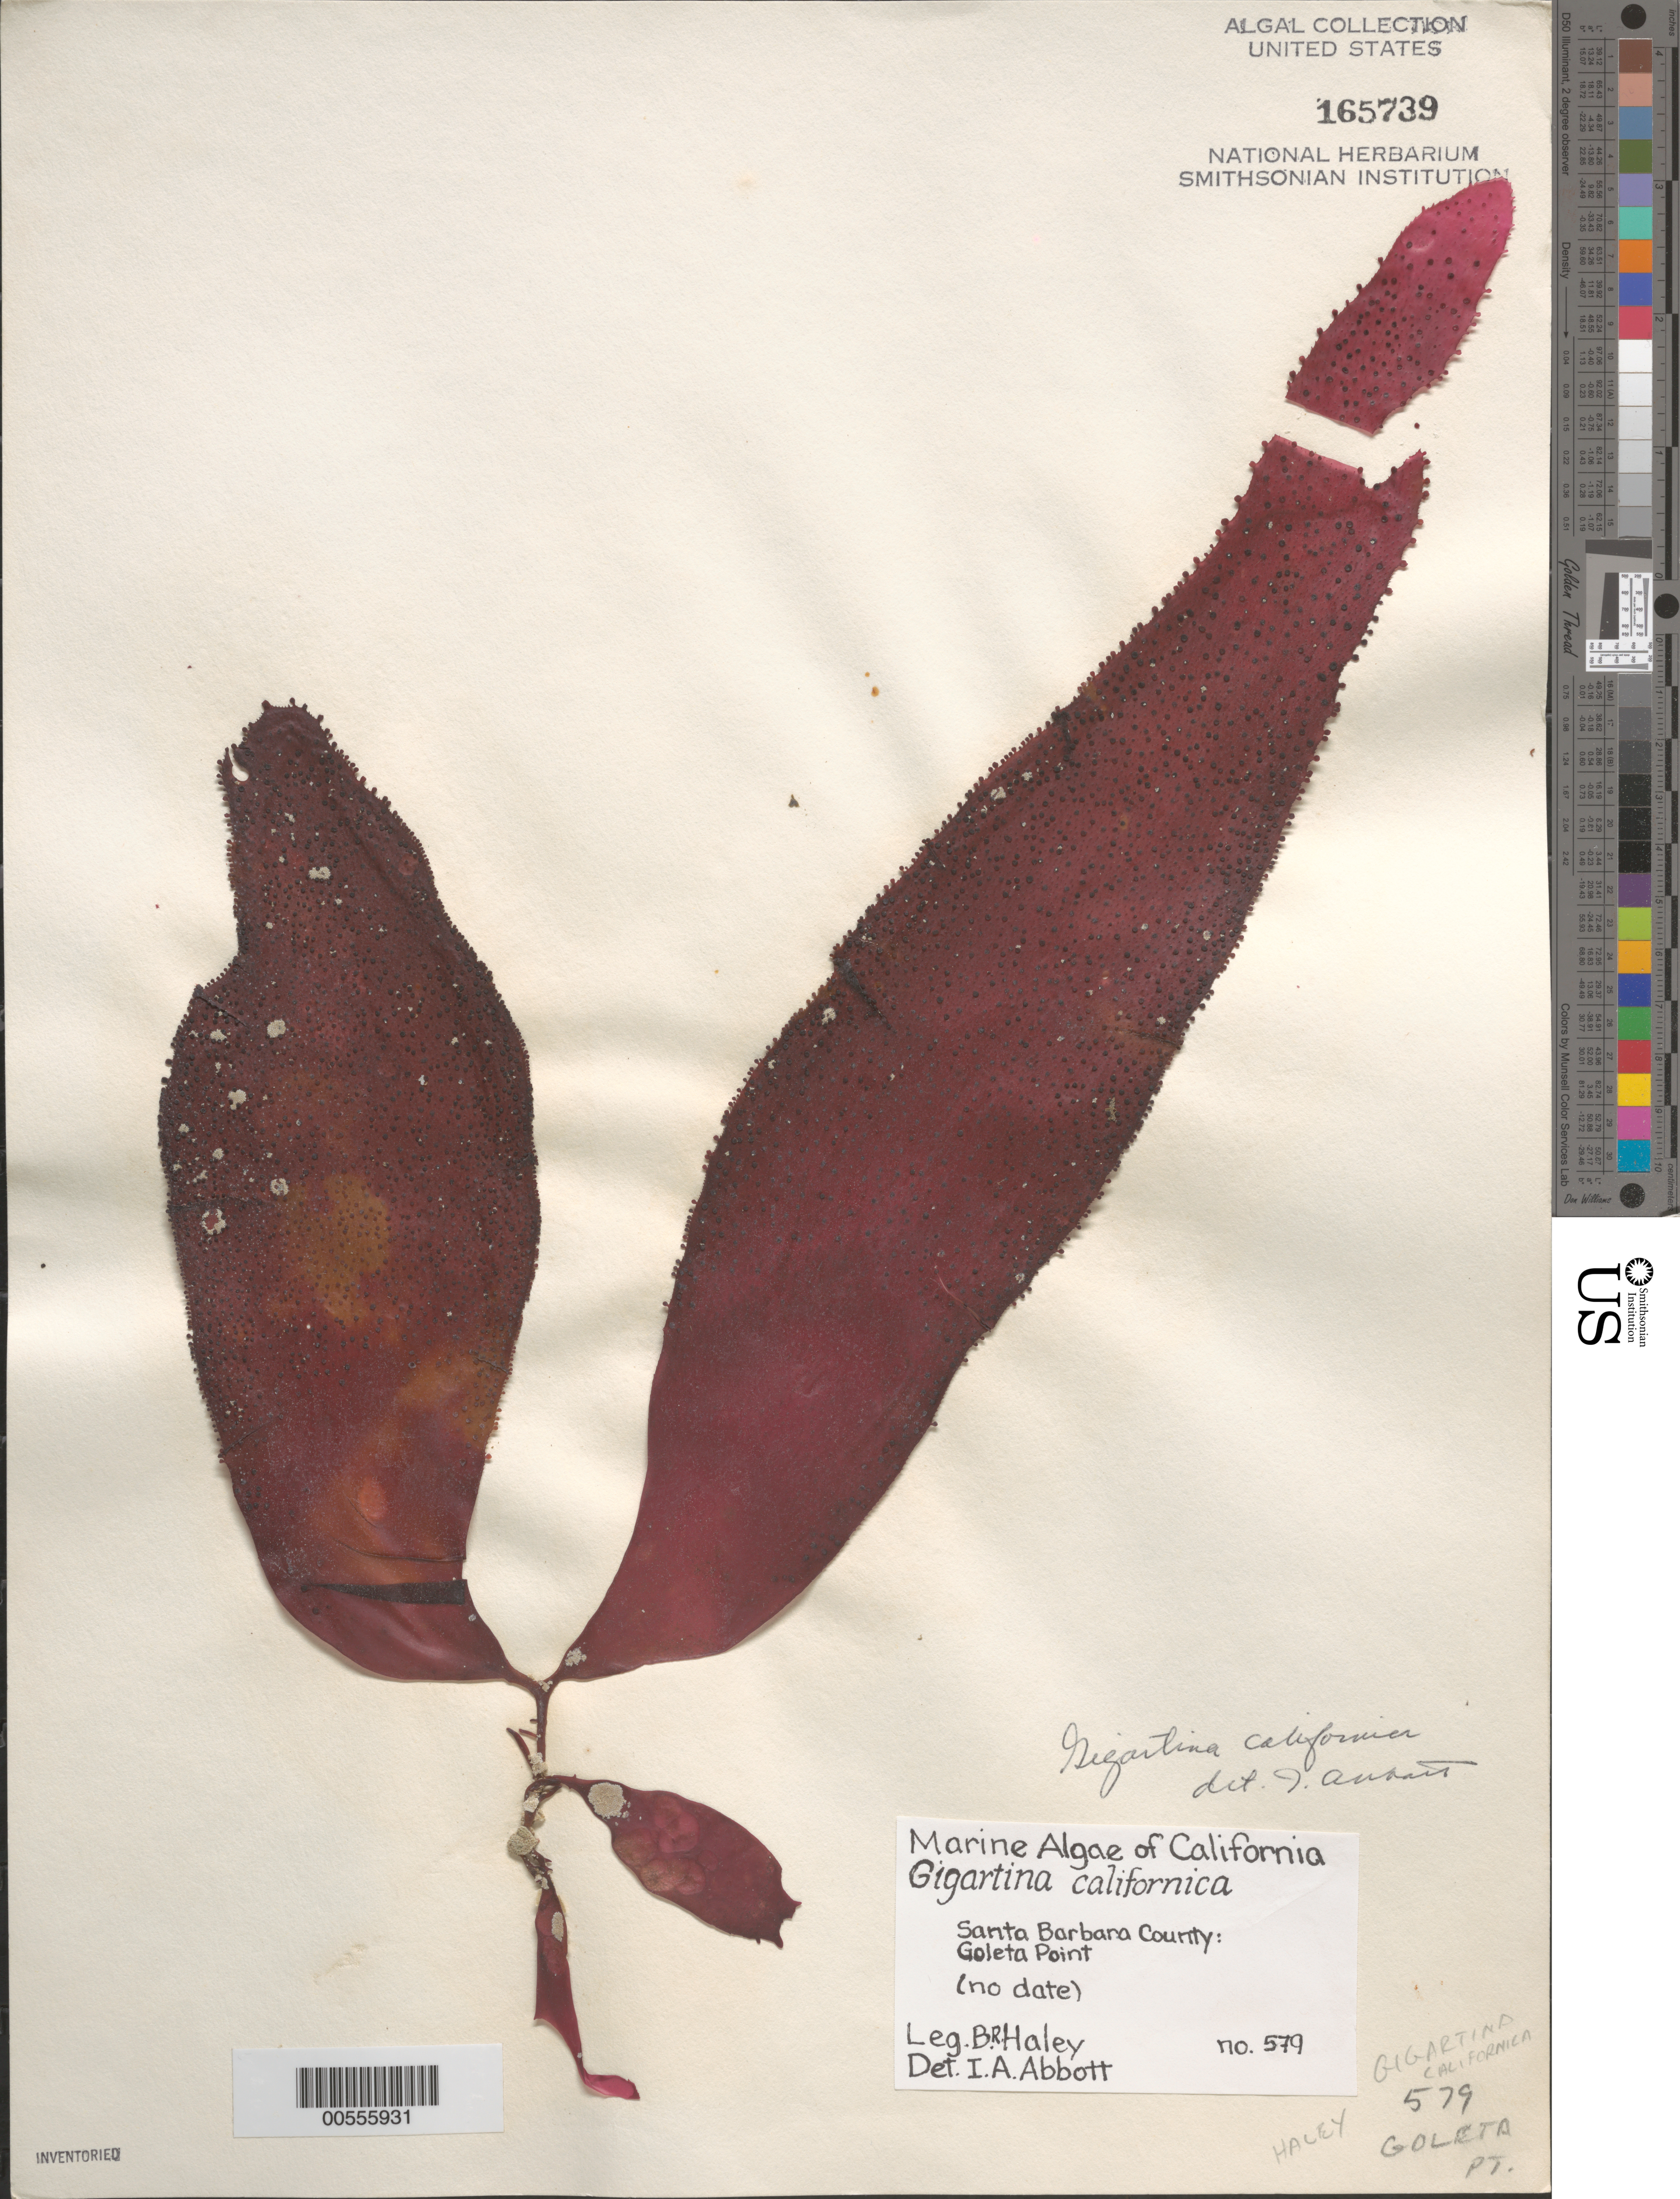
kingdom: Plantae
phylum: Rhodophyta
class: Florideophyceae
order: Gigartinales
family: Gigartinaceae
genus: Chondracanthus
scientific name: Chondracanthus corymbiferus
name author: (Kütz.) Guiry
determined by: Algae name updating Project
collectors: B. Haley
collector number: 579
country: United States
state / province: California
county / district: Santa Barbara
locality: Goleta Point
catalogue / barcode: US 165739